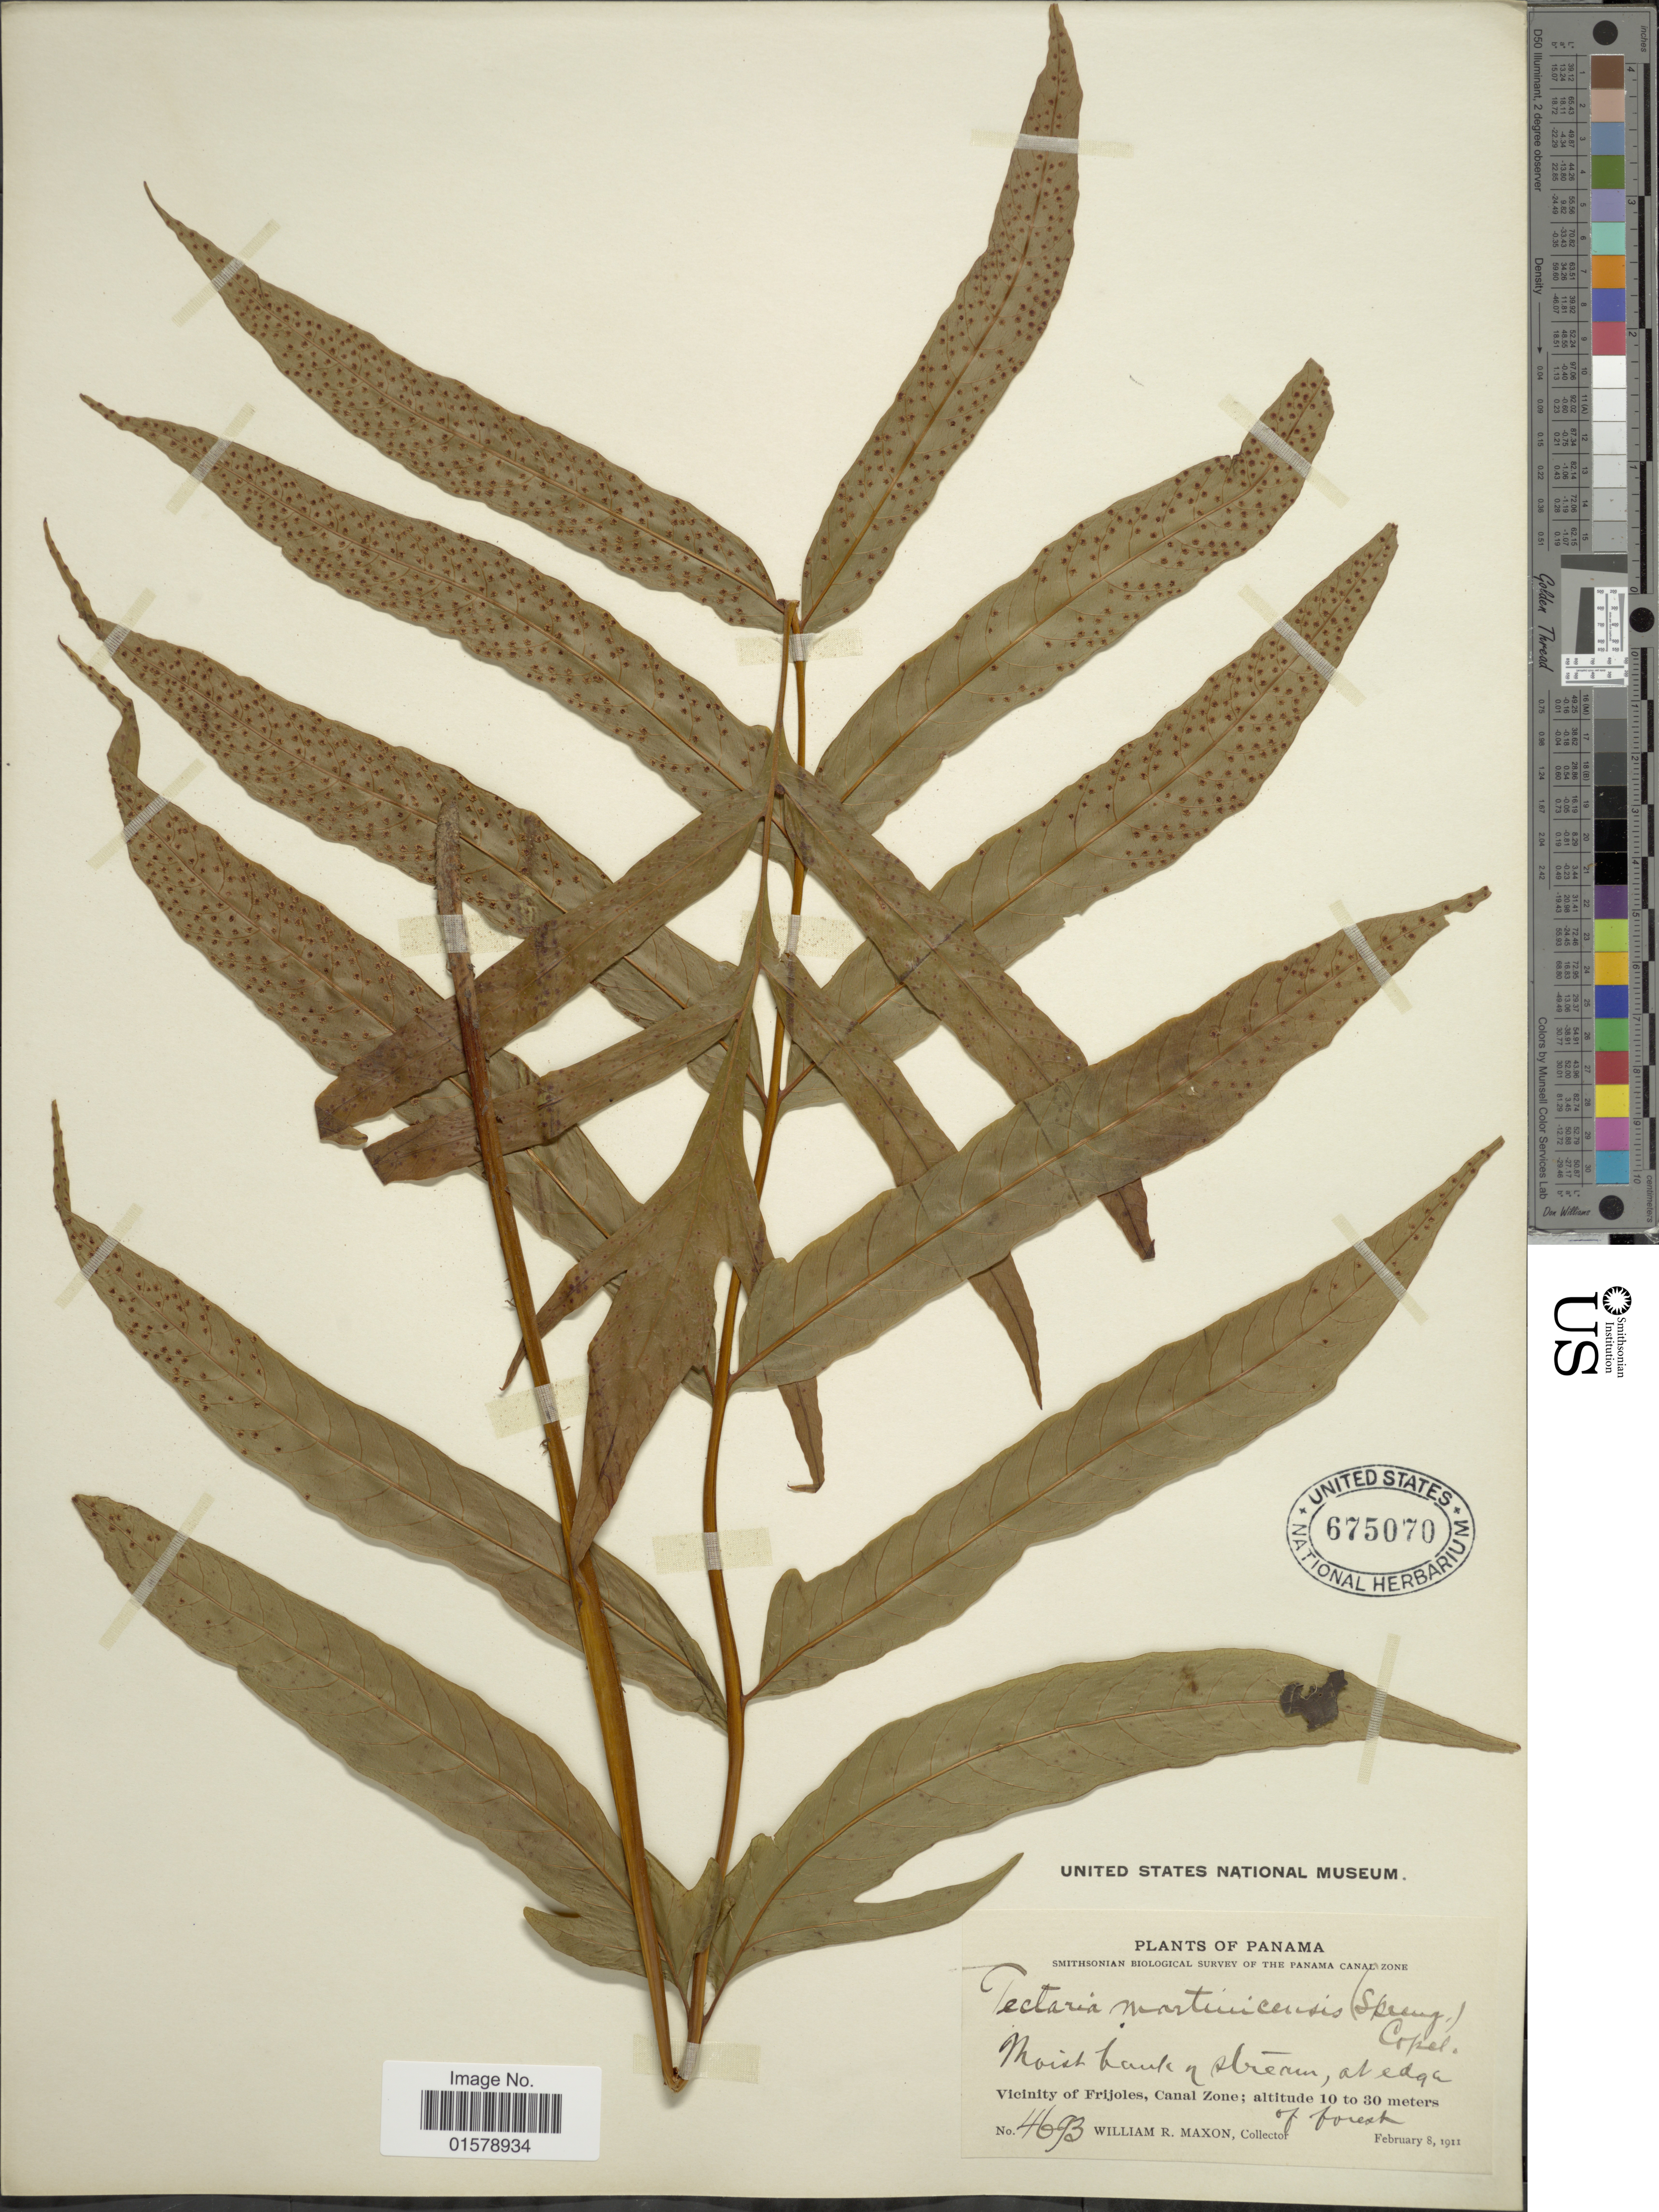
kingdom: Plantae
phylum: Tracheophyta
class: Polypodiopsida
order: Polypodiales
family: Tectariaceae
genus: Tectaria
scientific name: Tectaria vivipara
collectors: W. R. Maxon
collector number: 4693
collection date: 1911-02-08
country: Panama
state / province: Colón / Panamá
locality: Vicinity of Frijoles, Canal Zone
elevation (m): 10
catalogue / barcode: US 675070